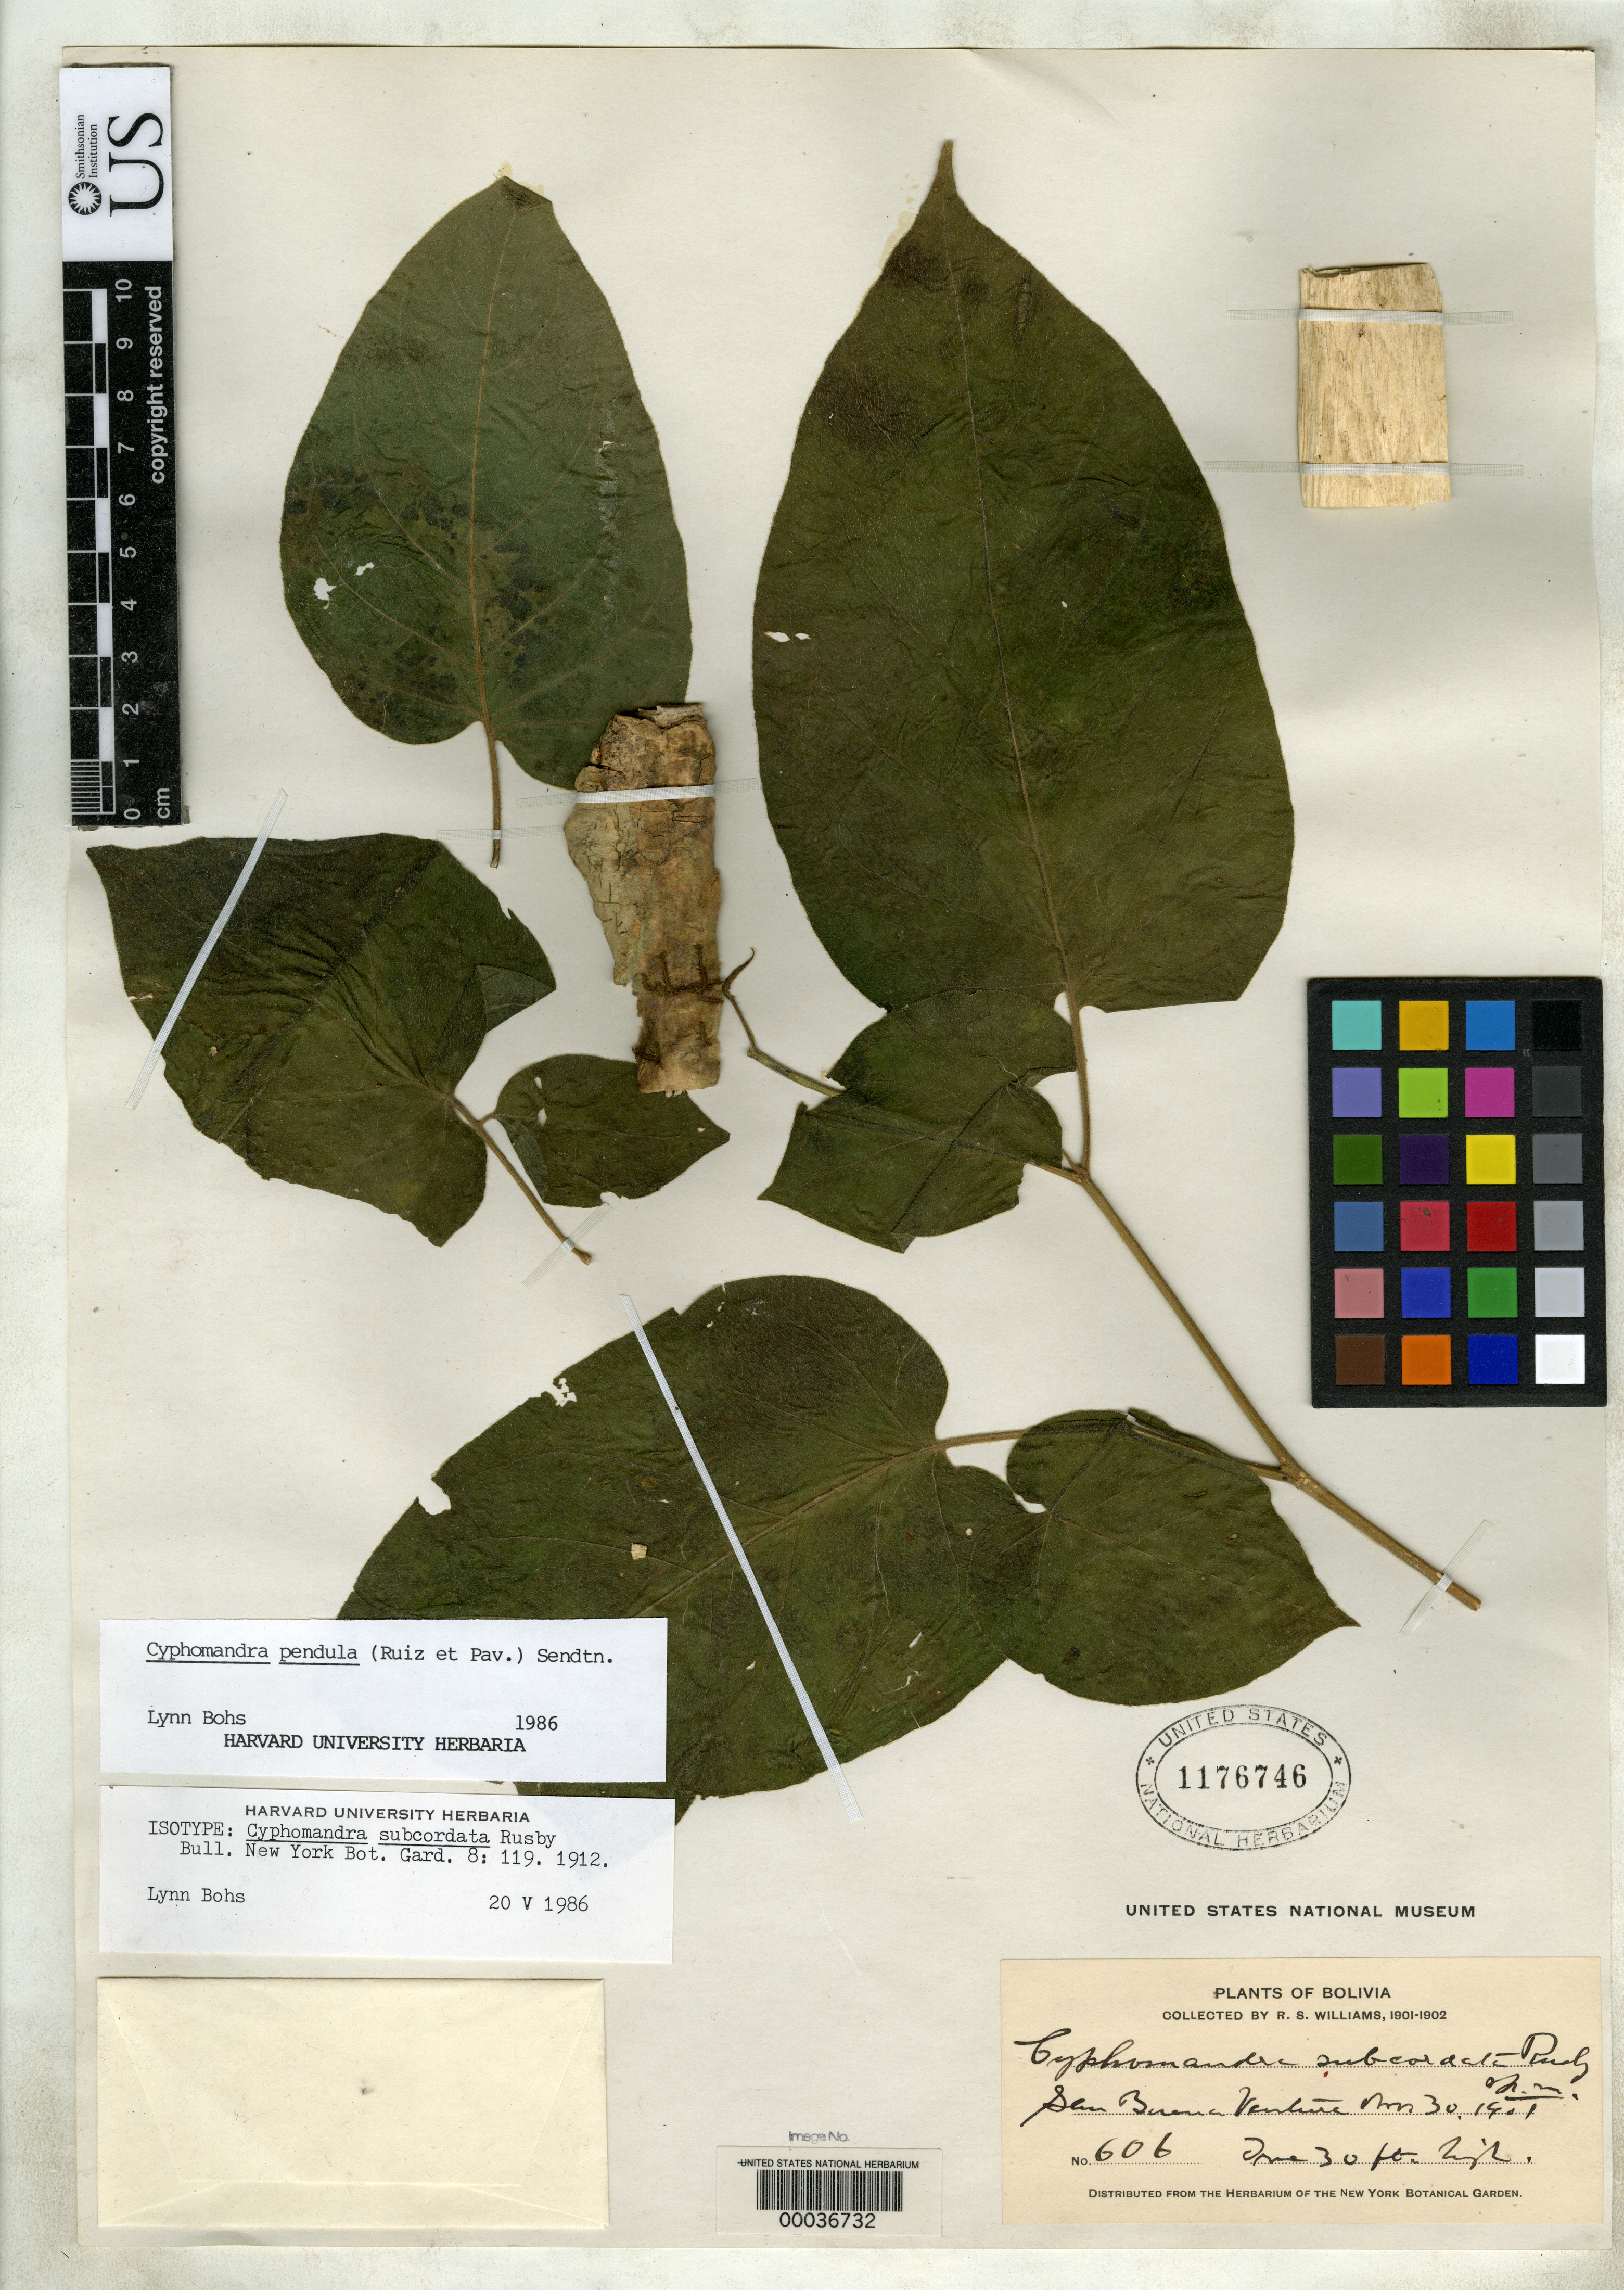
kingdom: Plantae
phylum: Tracheophyta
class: Magnoliopsida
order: Solanales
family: Solanaceae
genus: Cyphomandra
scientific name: Cyphomandra subcordata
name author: Rusby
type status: Isotype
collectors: R. S. Williams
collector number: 606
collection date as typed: Nov, 30, 1901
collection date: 1901-11-30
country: Bolivia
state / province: La Paz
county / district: Iturralde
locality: San Buena Ventura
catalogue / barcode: US 1176746